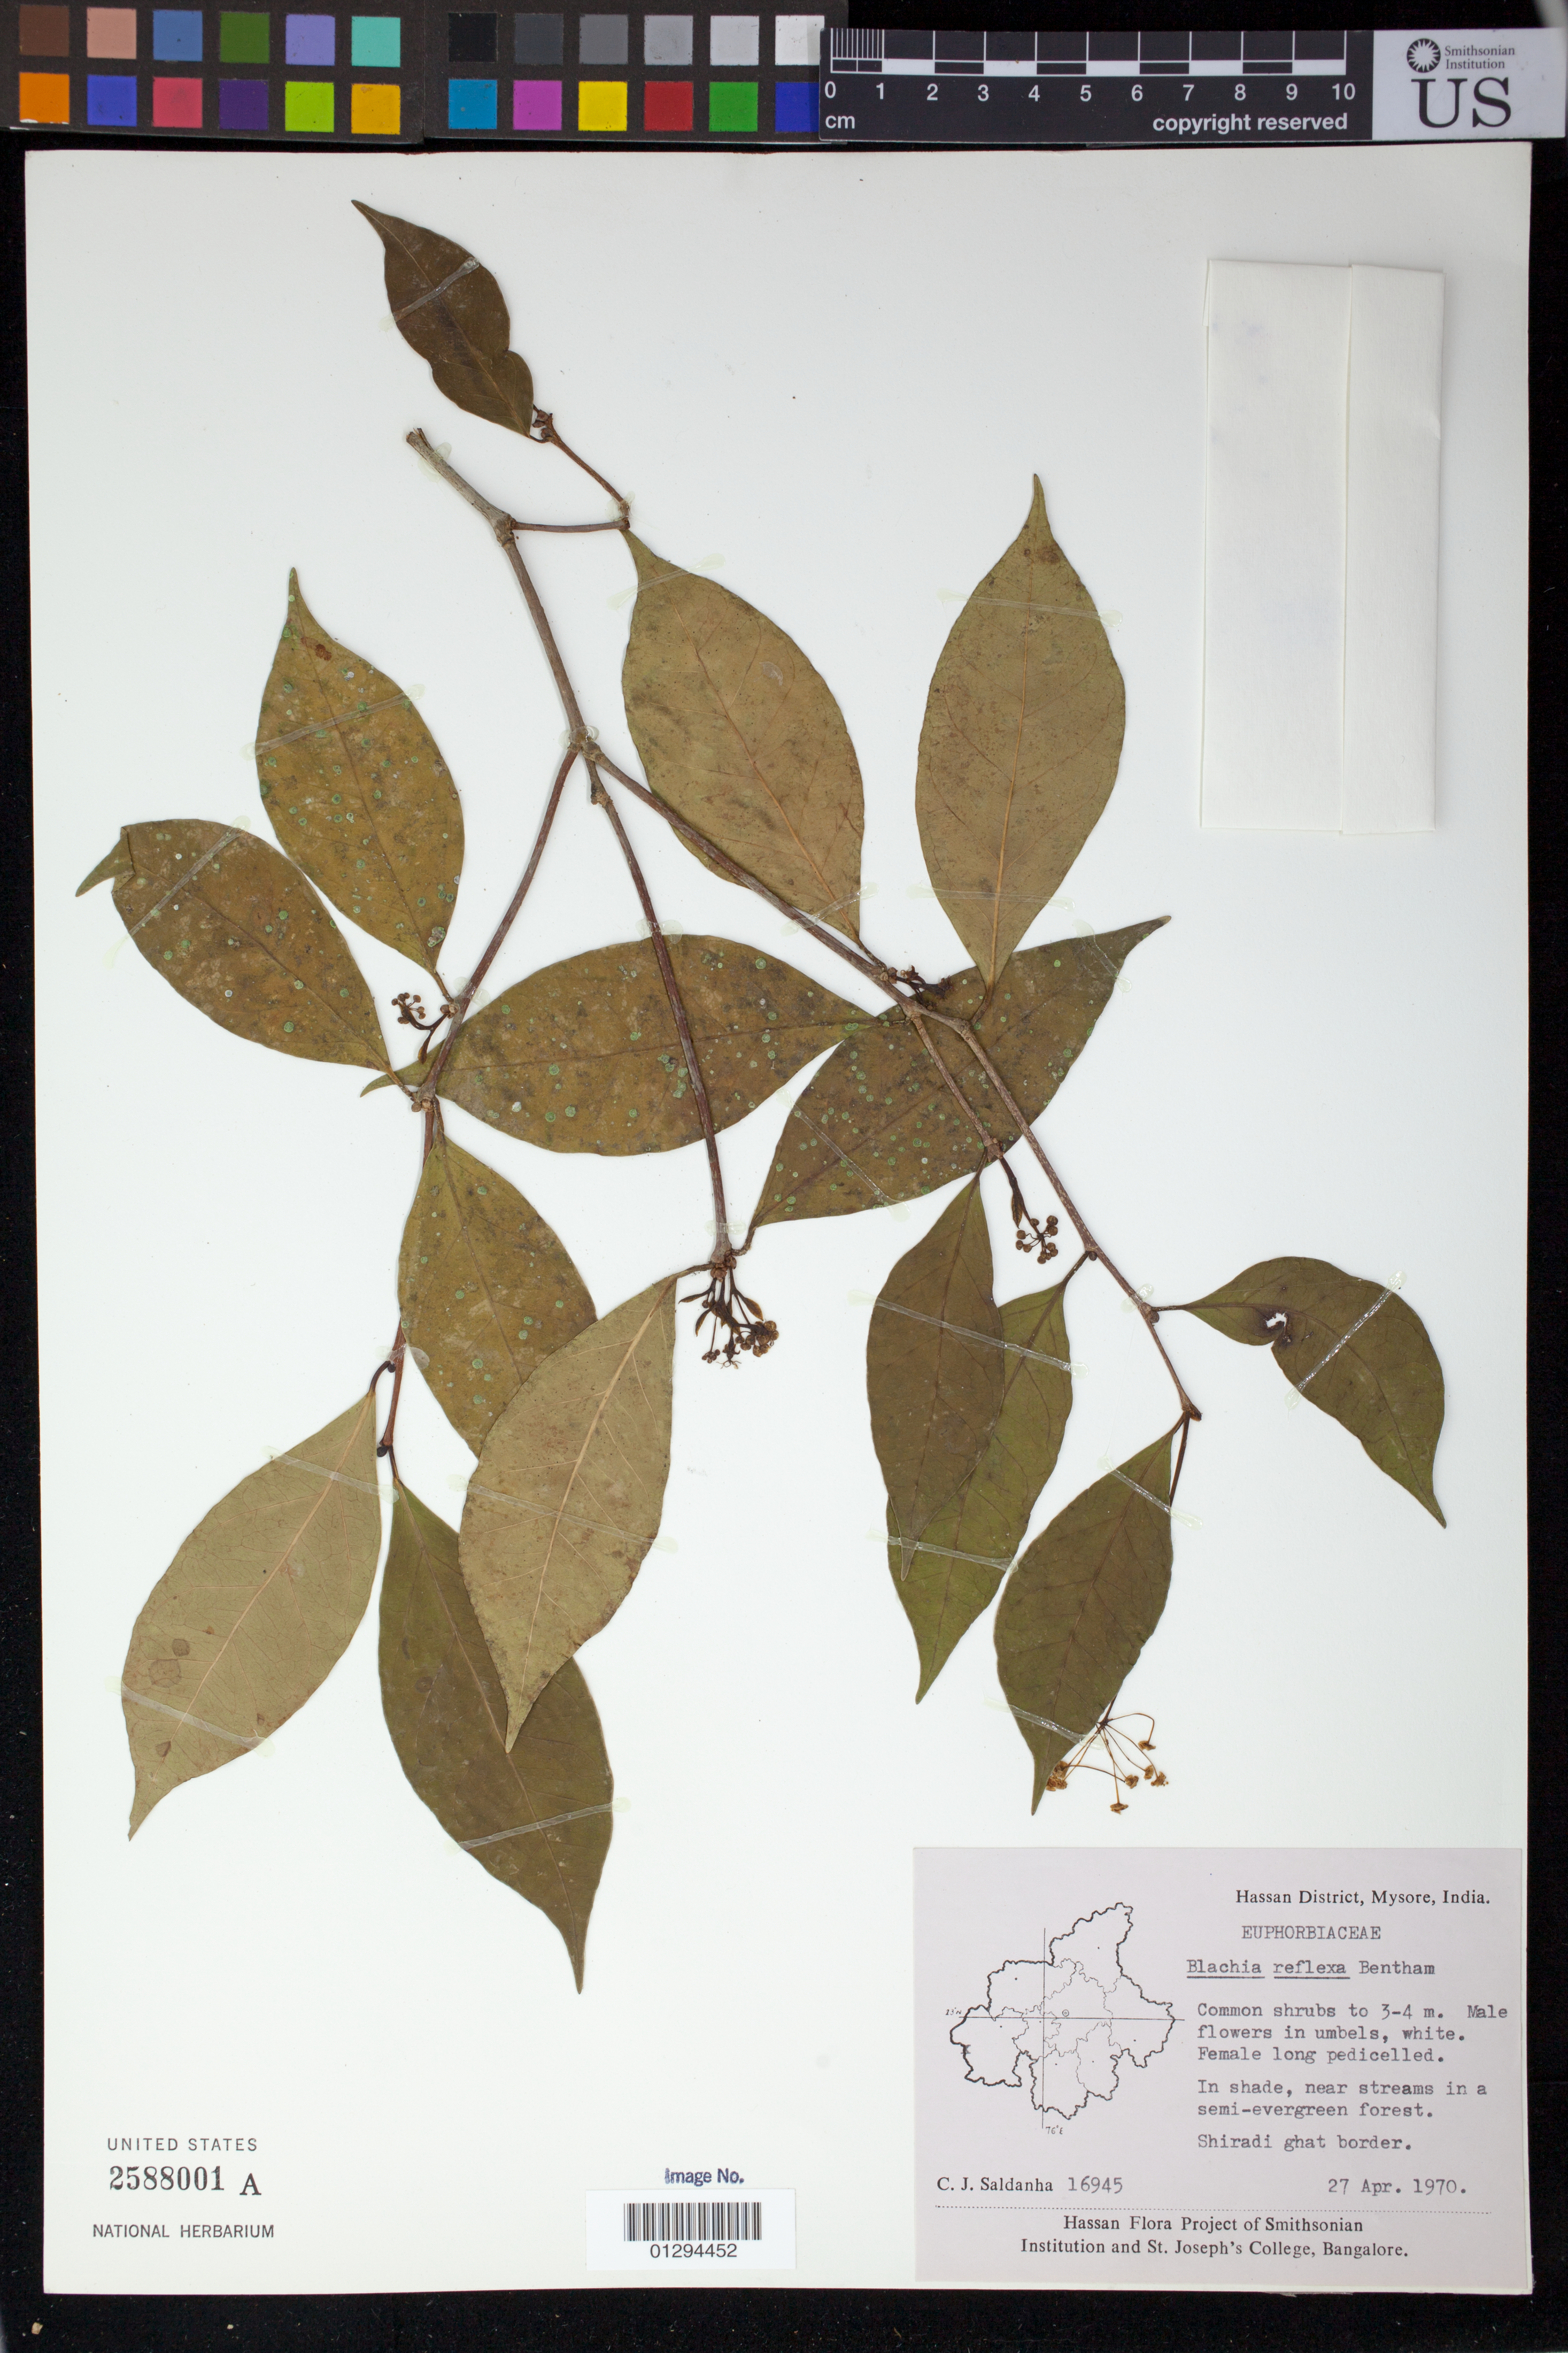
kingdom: Plantae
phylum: Tracheophyta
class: Magnoliopsida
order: Malpighiales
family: Euphorbiaceae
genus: Blachia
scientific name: Blachia reflexa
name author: Benth.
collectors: C. J. Saldanha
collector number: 16945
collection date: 1970-04-27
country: India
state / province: Karnataka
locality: Shiradi ghat border. Hassan District, Mysore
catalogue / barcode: US 2588001A